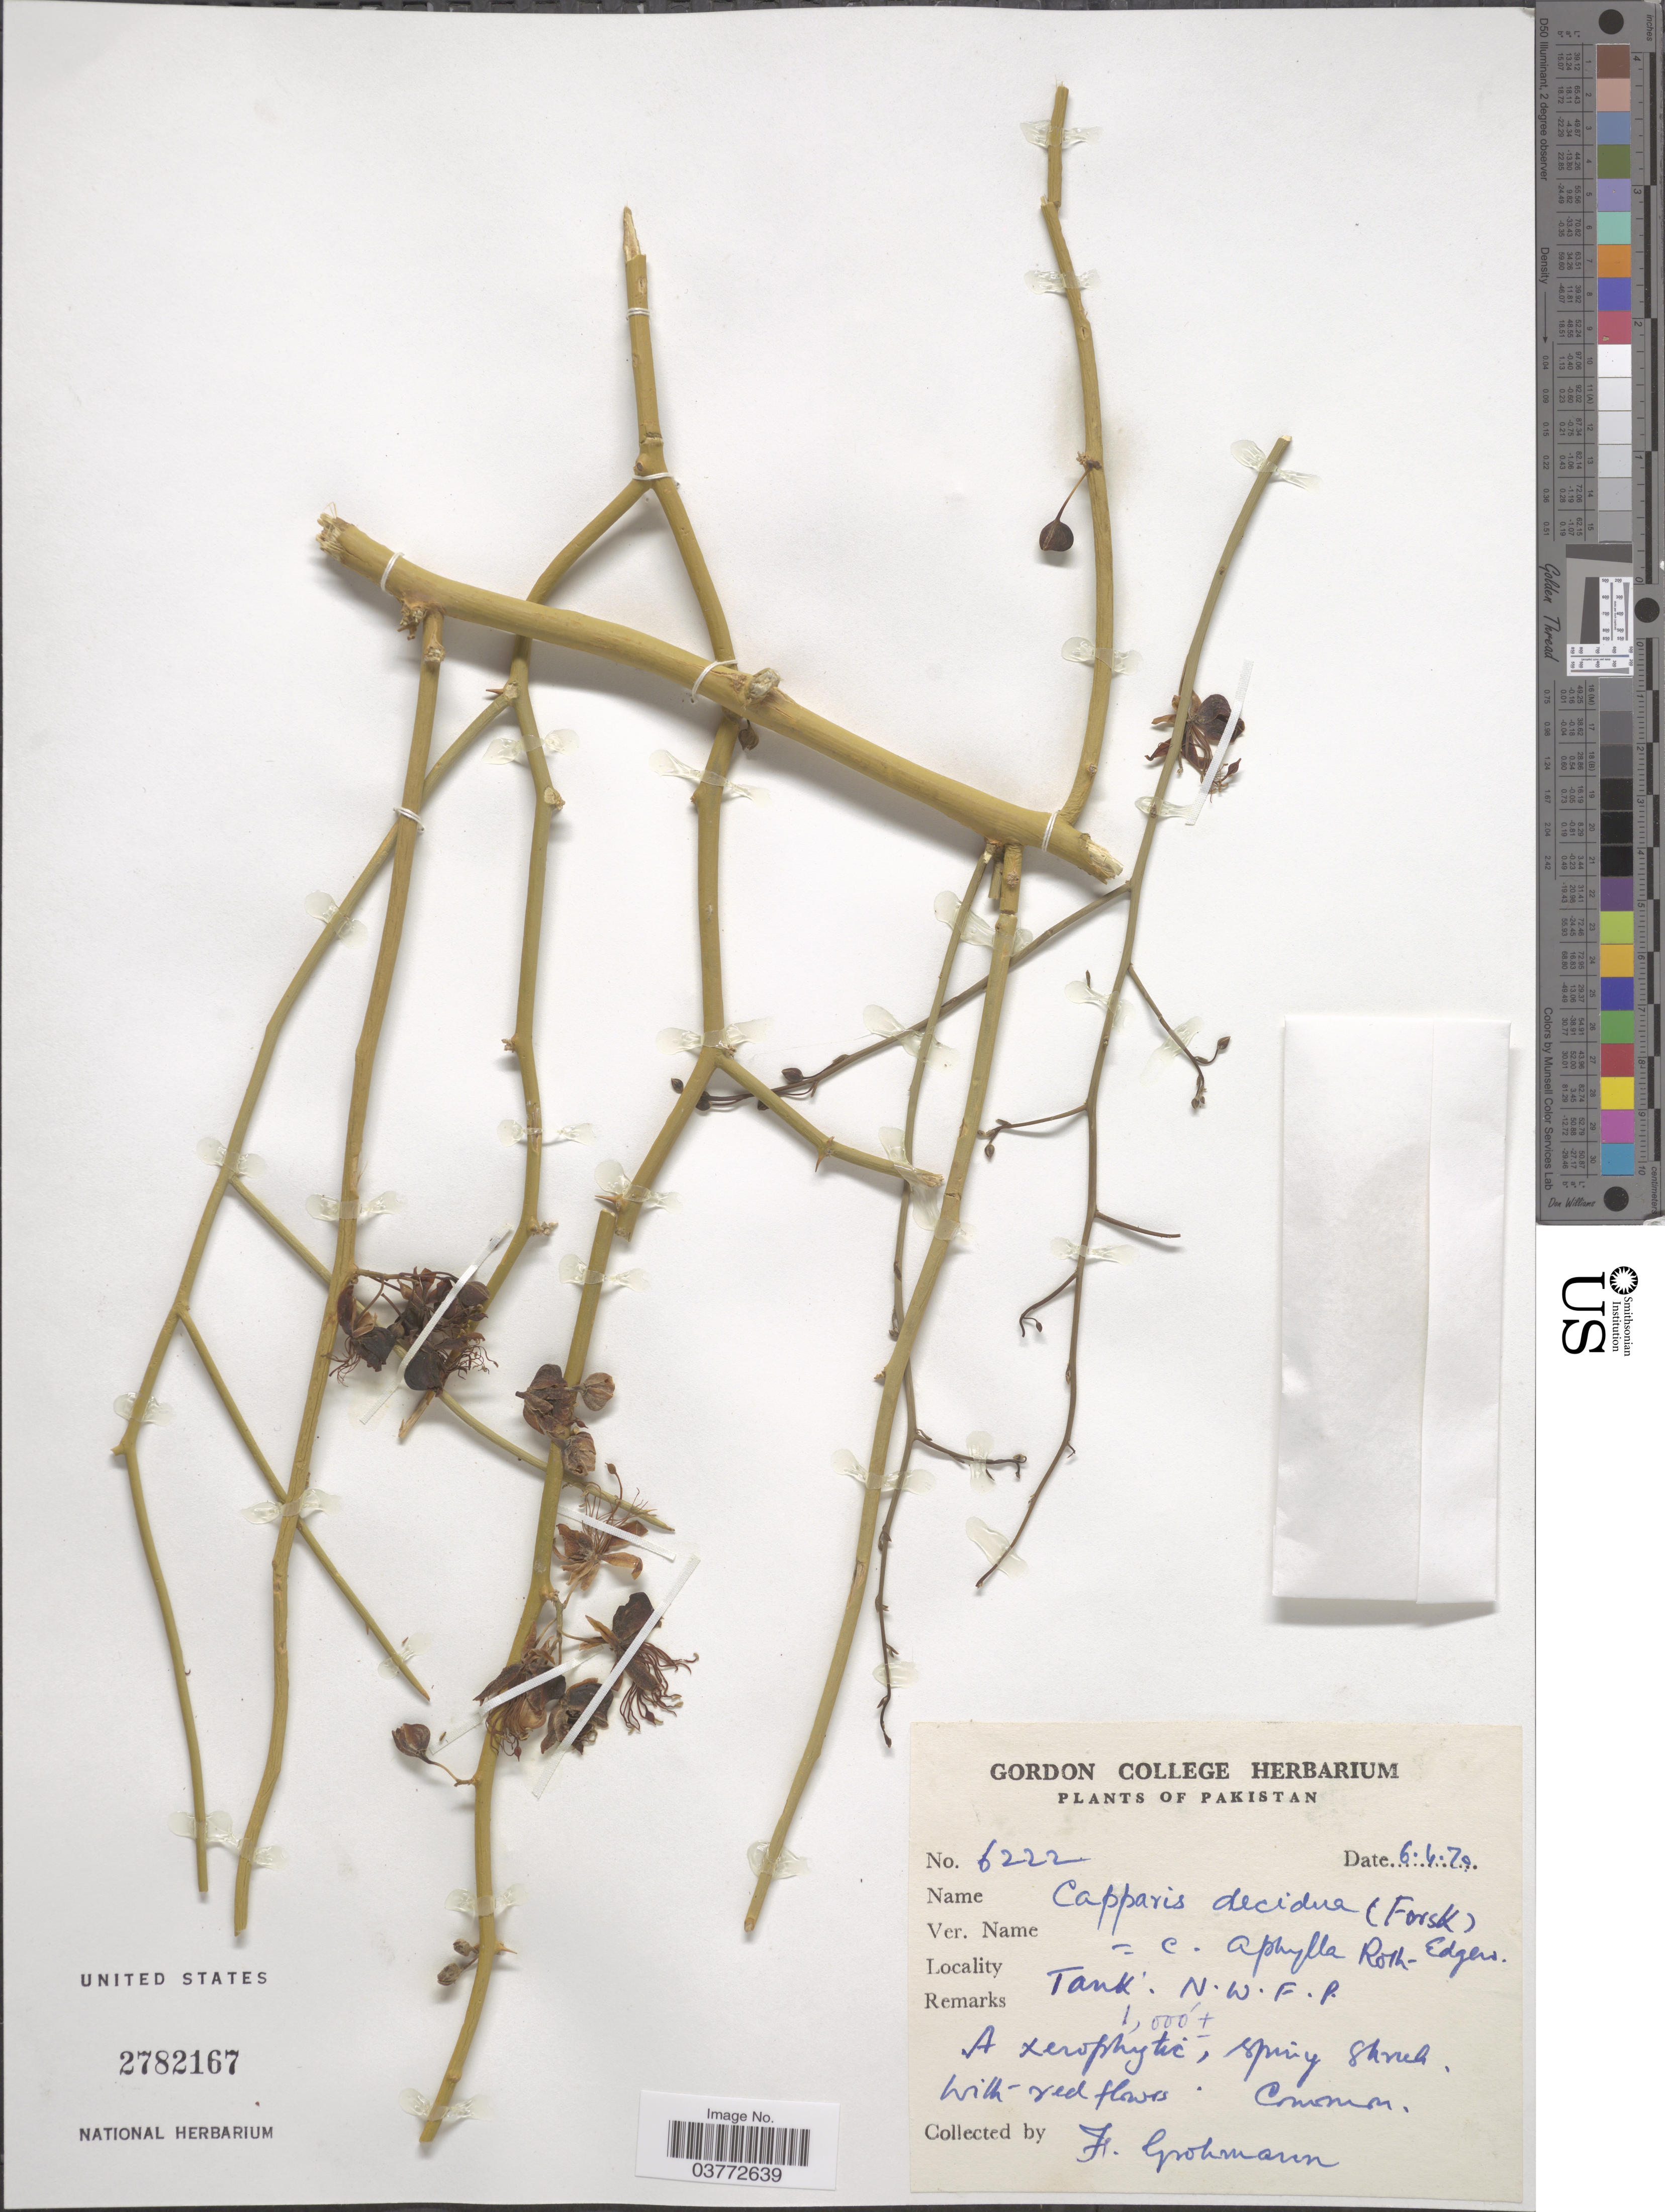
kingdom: Plantae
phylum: Tracheophyta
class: Magnoliopsida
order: Brassicales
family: Capparaceae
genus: Capparis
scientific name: Capparis decidua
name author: (Forssk.) Edgew.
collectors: F. Grohmann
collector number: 6222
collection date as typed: Transcribed d/m/y: 6/4/70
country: Pakistan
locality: Tank N. W. F. P.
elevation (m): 305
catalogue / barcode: US 2782167